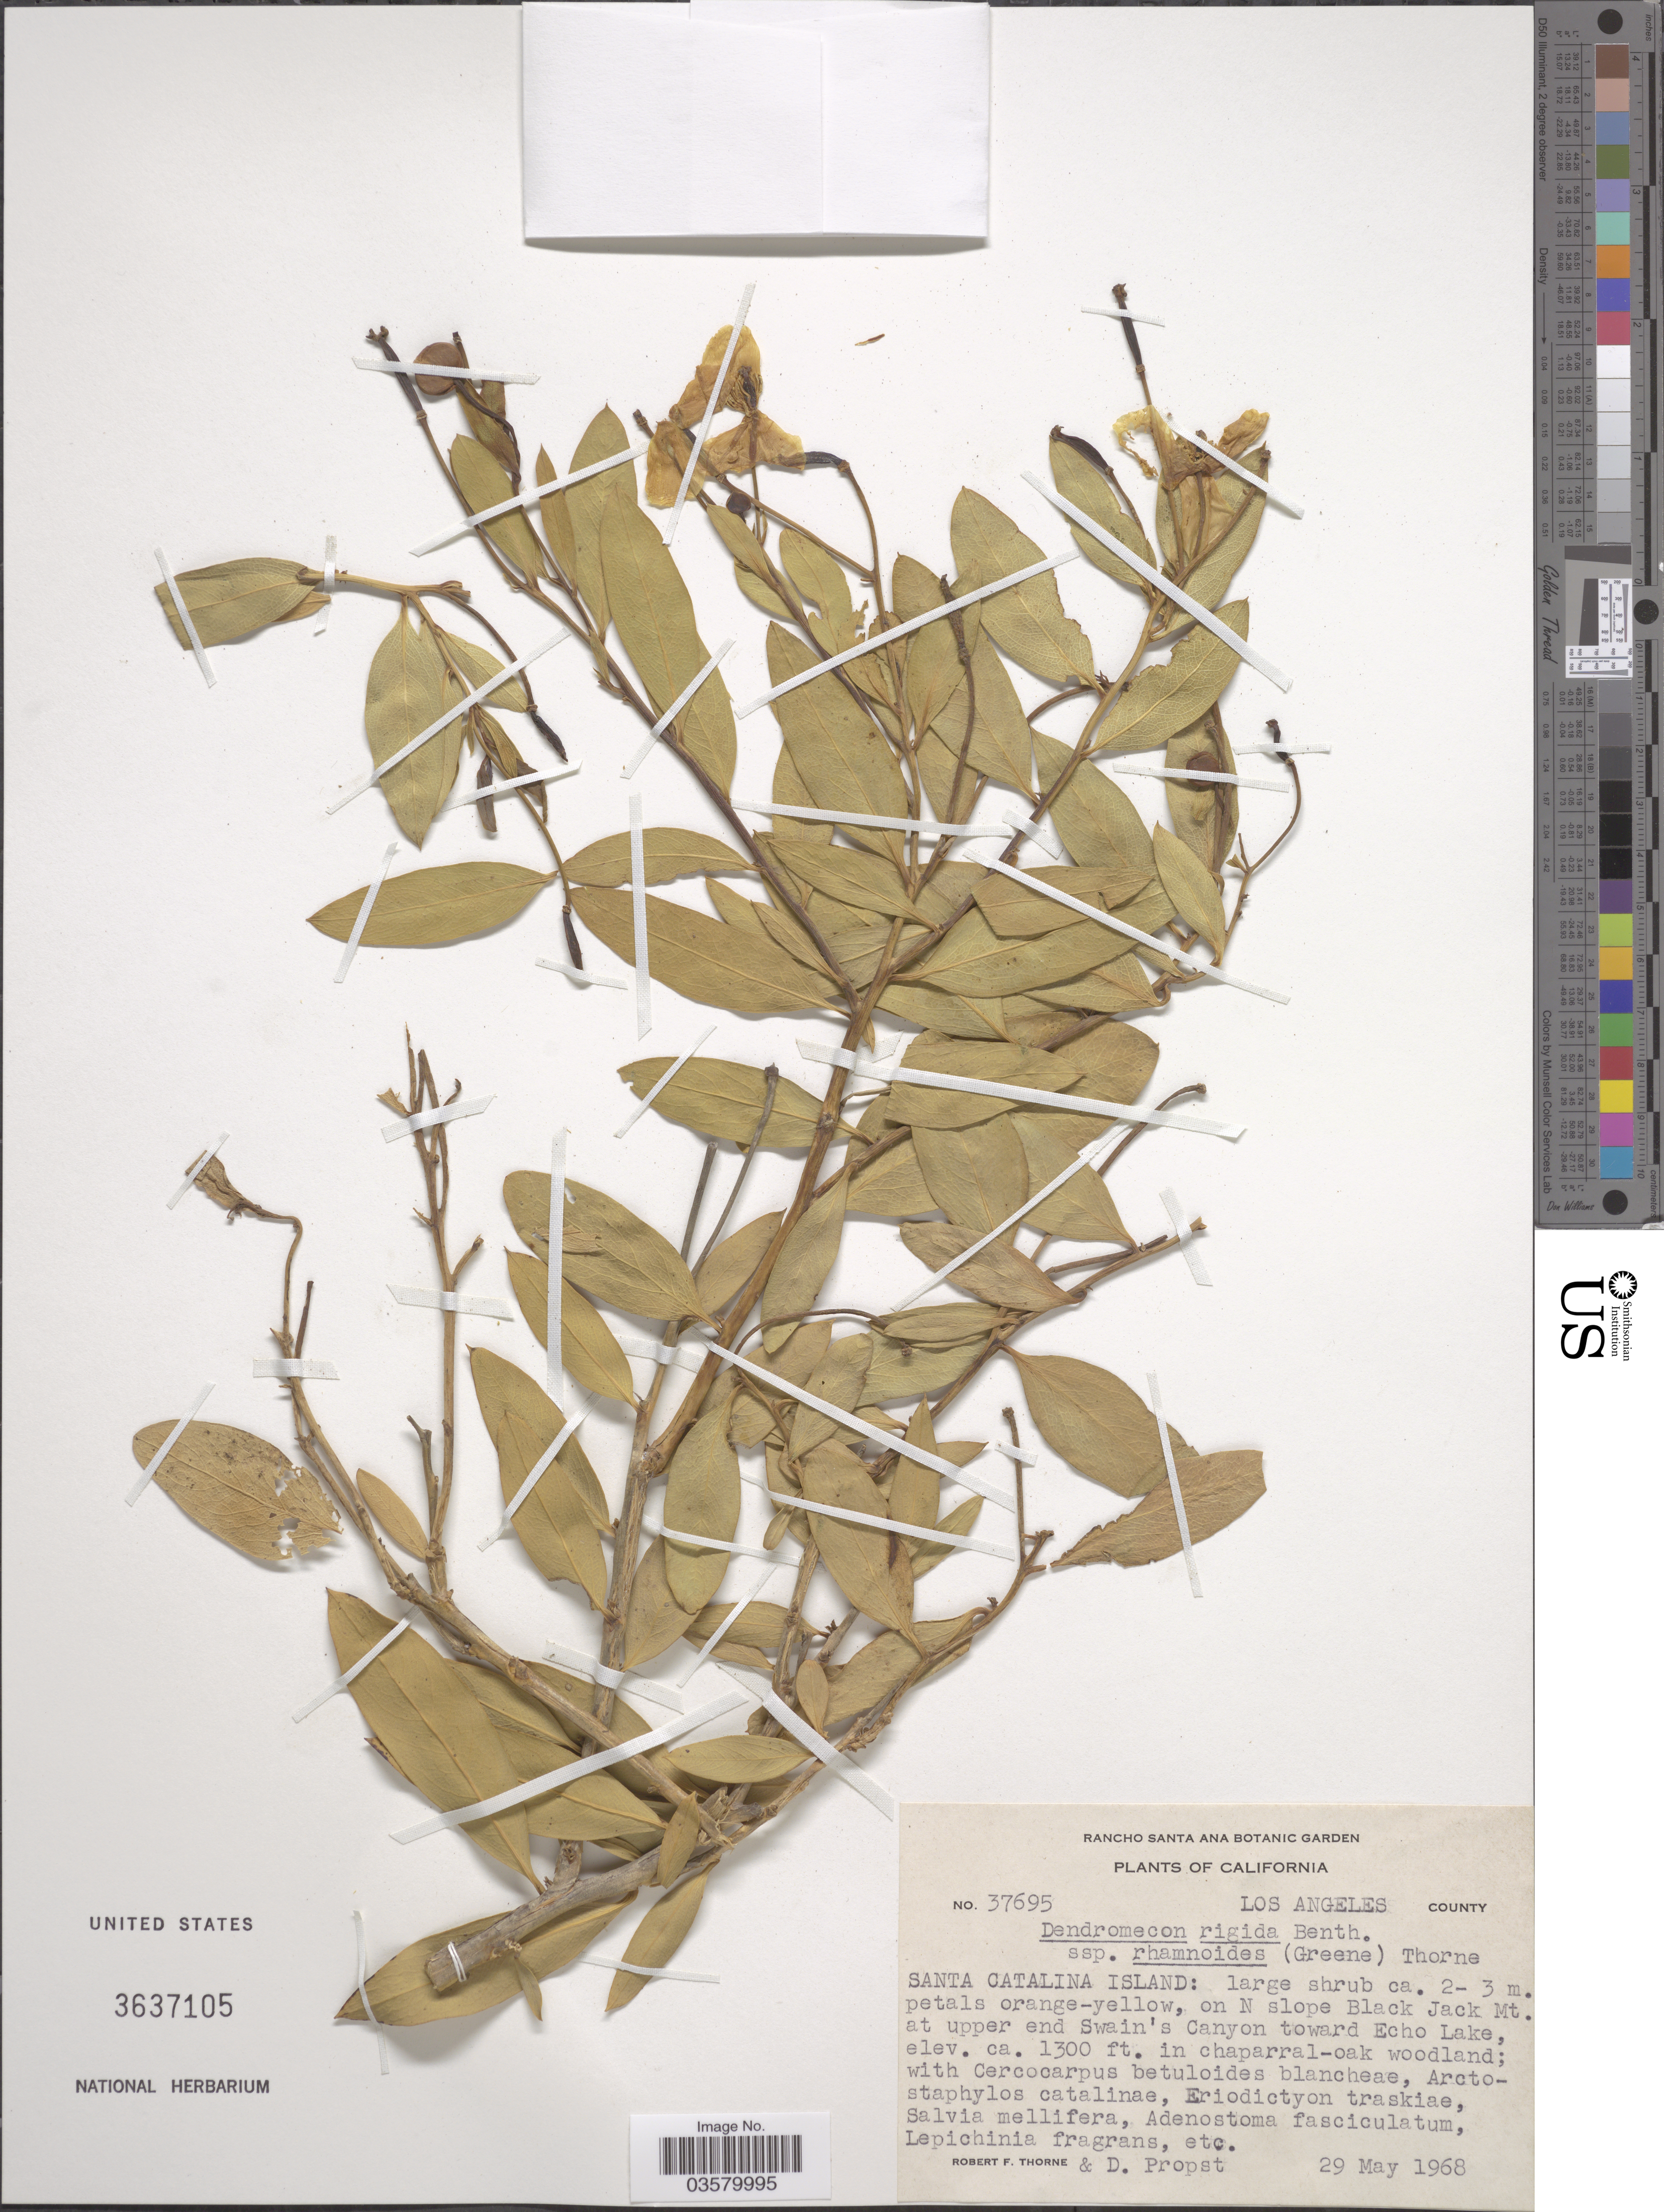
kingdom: Plantae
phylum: Tracheophyta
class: Magnoliopsida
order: Ranunculales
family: Papaveraceae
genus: Dendromecon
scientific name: Dendromecon rigida subsp. rhamnoides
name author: (Greene) Thorne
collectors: R. F. Thorne & D. Propst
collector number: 37695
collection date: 1968-05-29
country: United States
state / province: California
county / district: Los Angeles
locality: Los Angeles County. Santa Catalina Island: on N slope Black Jack Mt. at upper end Swain's Canyon toward Echo Lake.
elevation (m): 396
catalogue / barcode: US 3637105